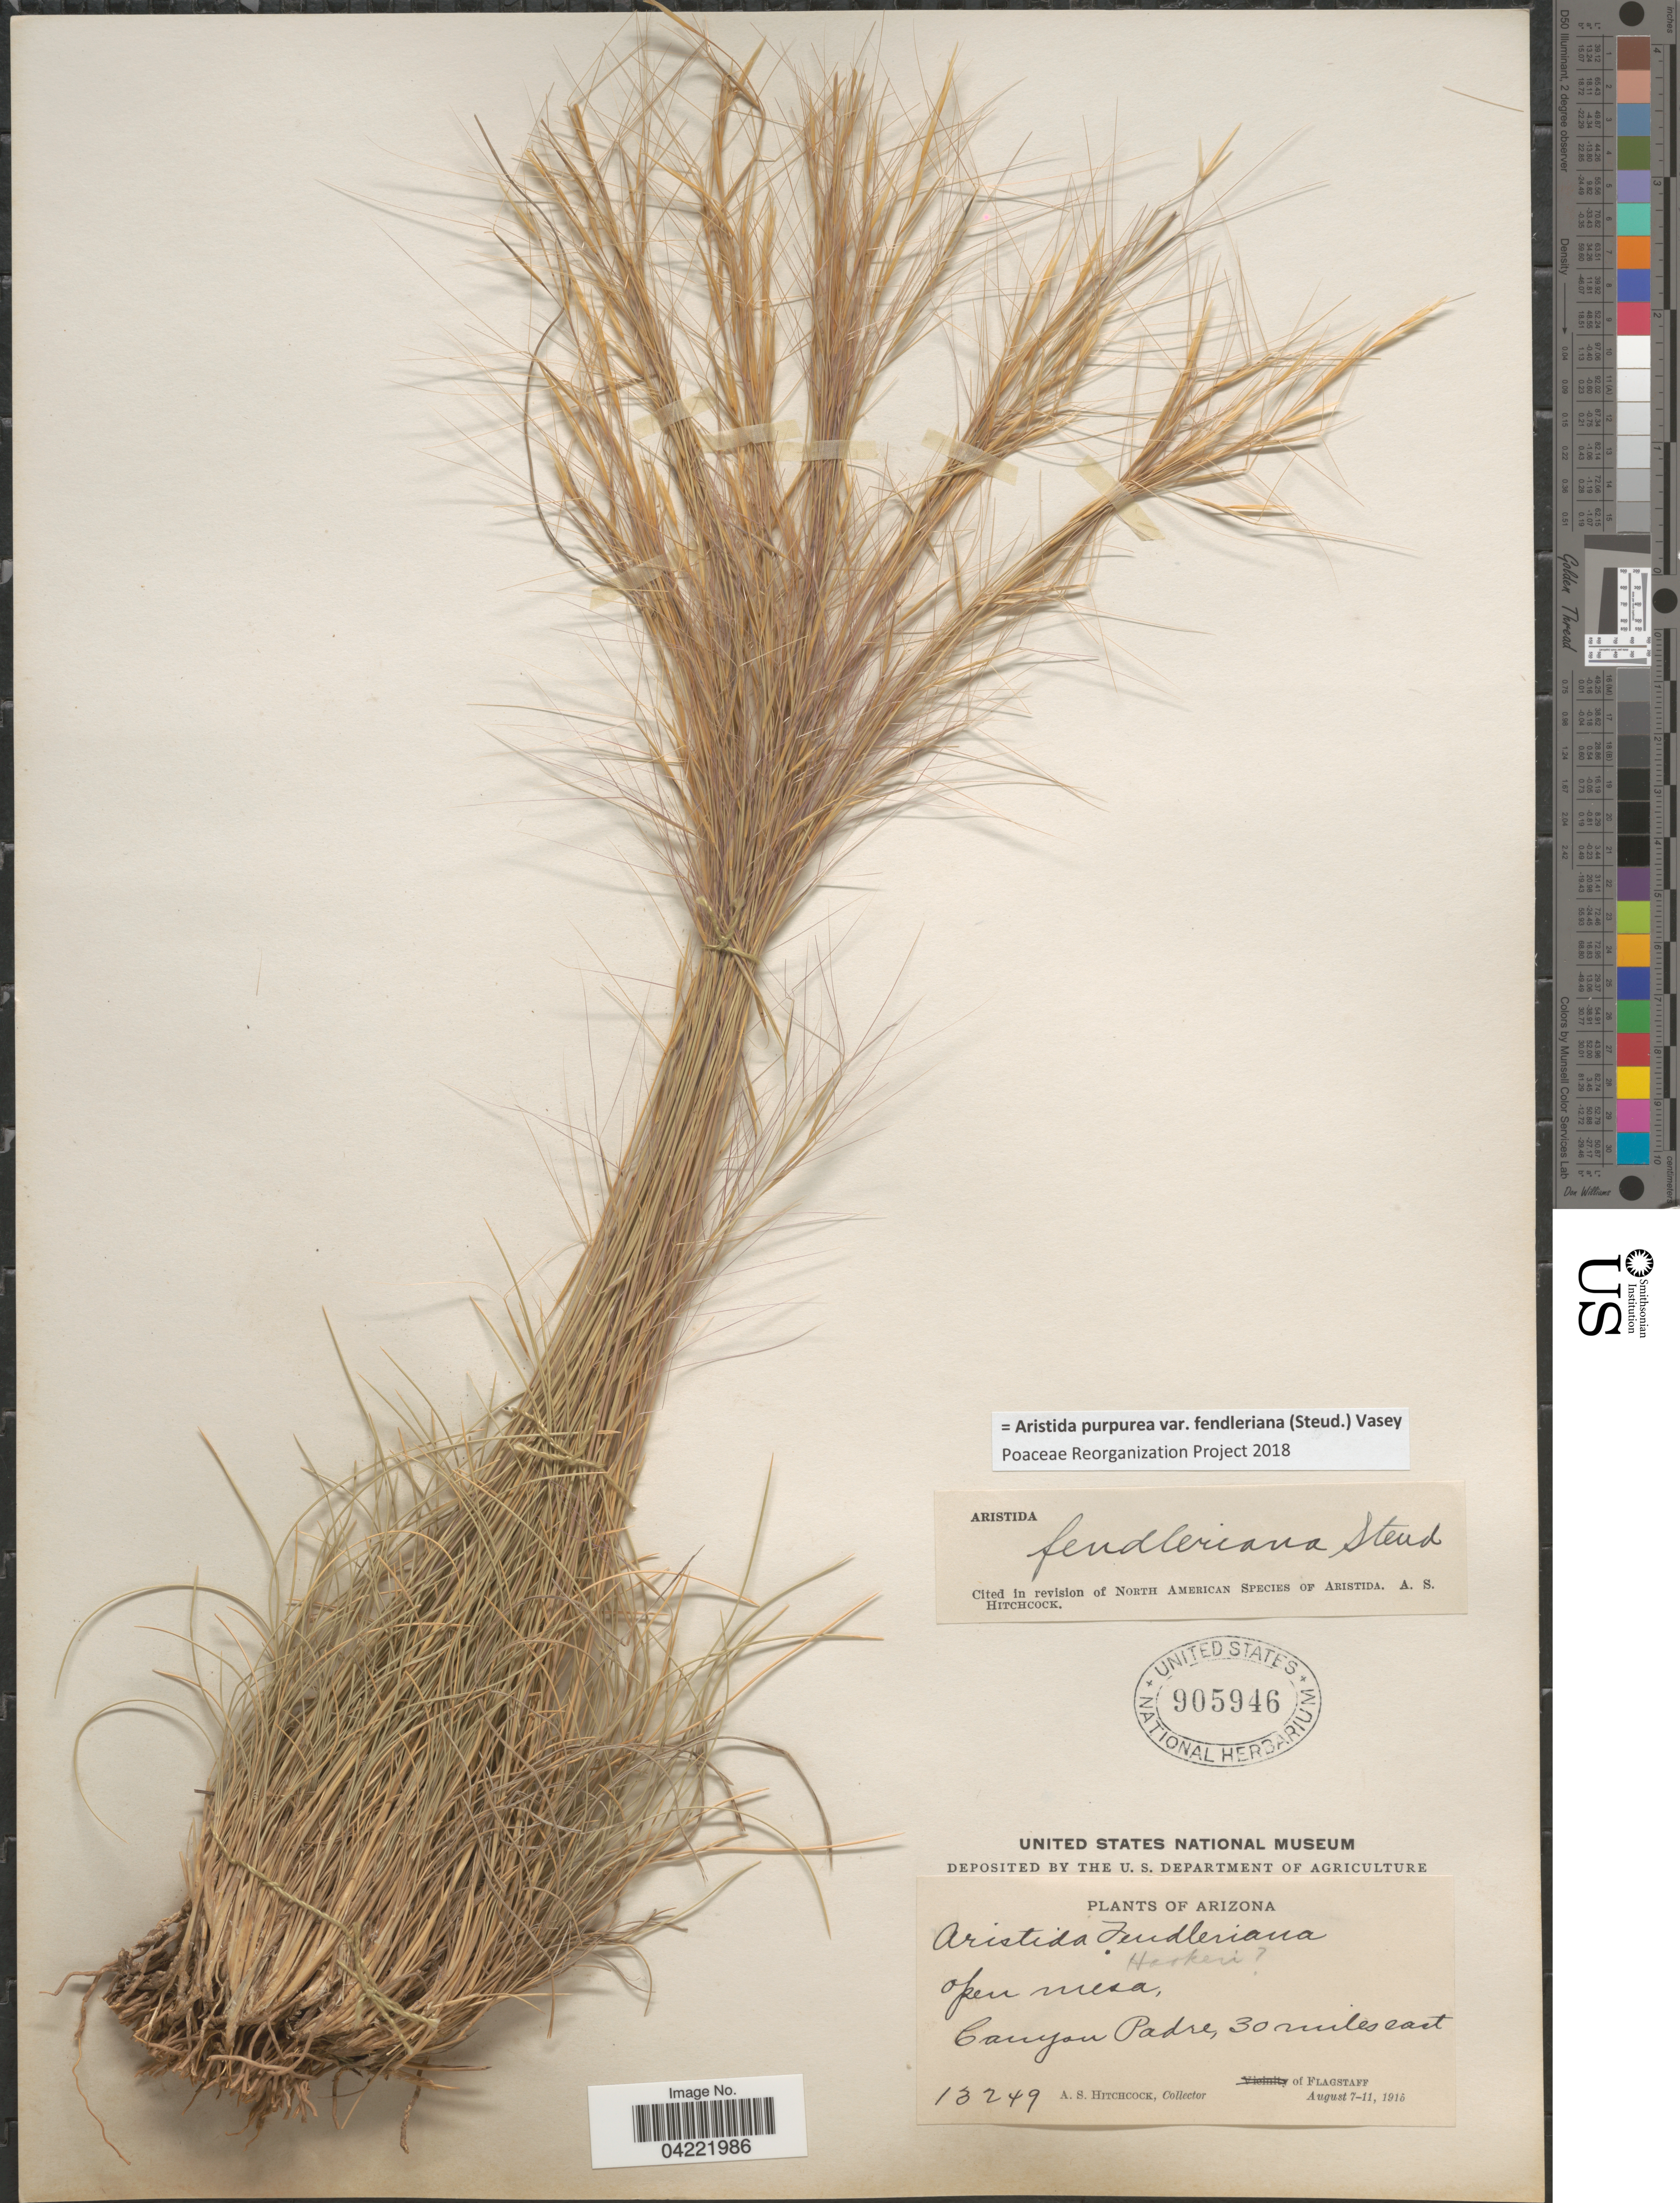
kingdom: Plantae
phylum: Tracheophyta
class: Liliopsida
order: Poales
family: Poaceae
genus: Aristida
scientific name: Aristida purpurea var. fendleriana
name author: (Steud.) Vasey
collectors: A. S. Hitchcock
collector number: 13249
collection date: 1915-08-07/1915-08-11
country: United States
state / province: Arizona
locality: Open mesa, Canyon Padre, 30 miles east of Flagstaff.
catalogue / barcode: US 905946